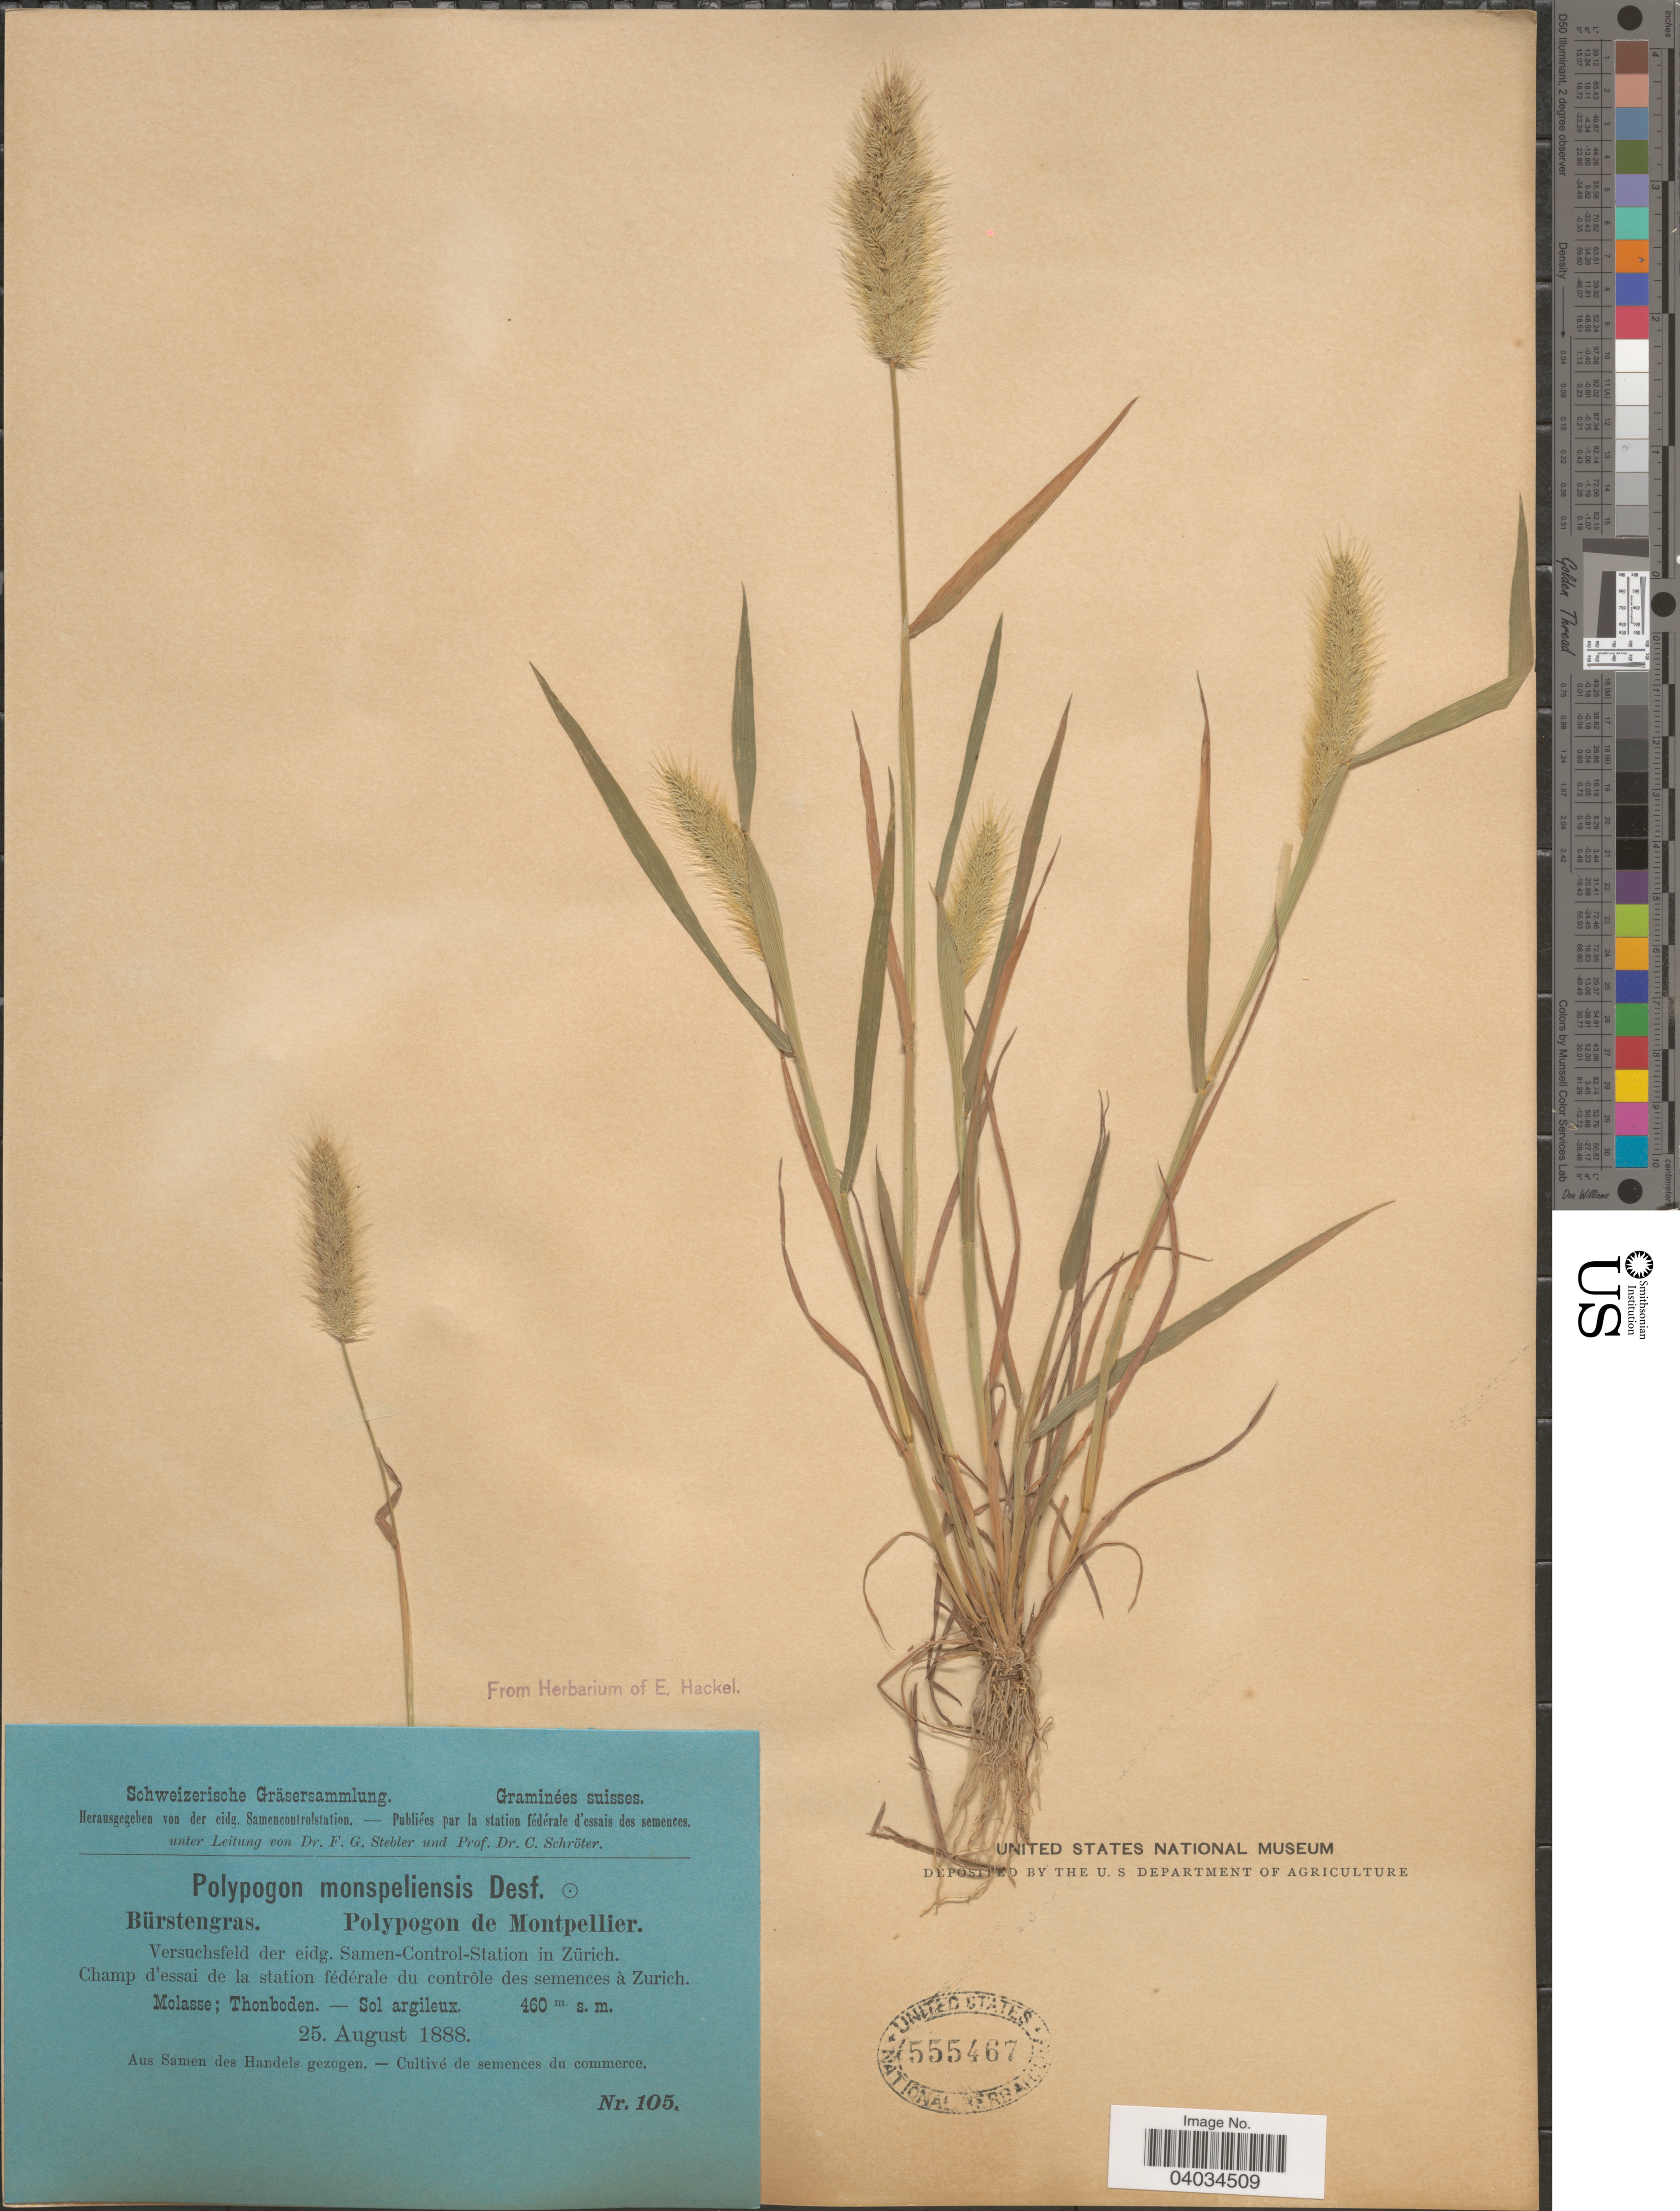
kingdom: Plantae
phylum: Tracheophyta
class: Liliopsida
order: Poales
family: Poaceae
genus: Polypogon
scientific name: Polypogon monspeliensis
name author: (L.) Desf.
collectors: Stebler, F.G. & Schröter, C.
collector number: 105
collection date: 1888-08-25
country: Switzerland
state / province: Zurich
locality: Versuchsfeld der eidg. Samen-Control-Station in Zürich. Champ d' essai de la station fédérale du contrôle des semences à Zurich. Molasse.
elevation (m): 460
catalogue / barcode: US 555467